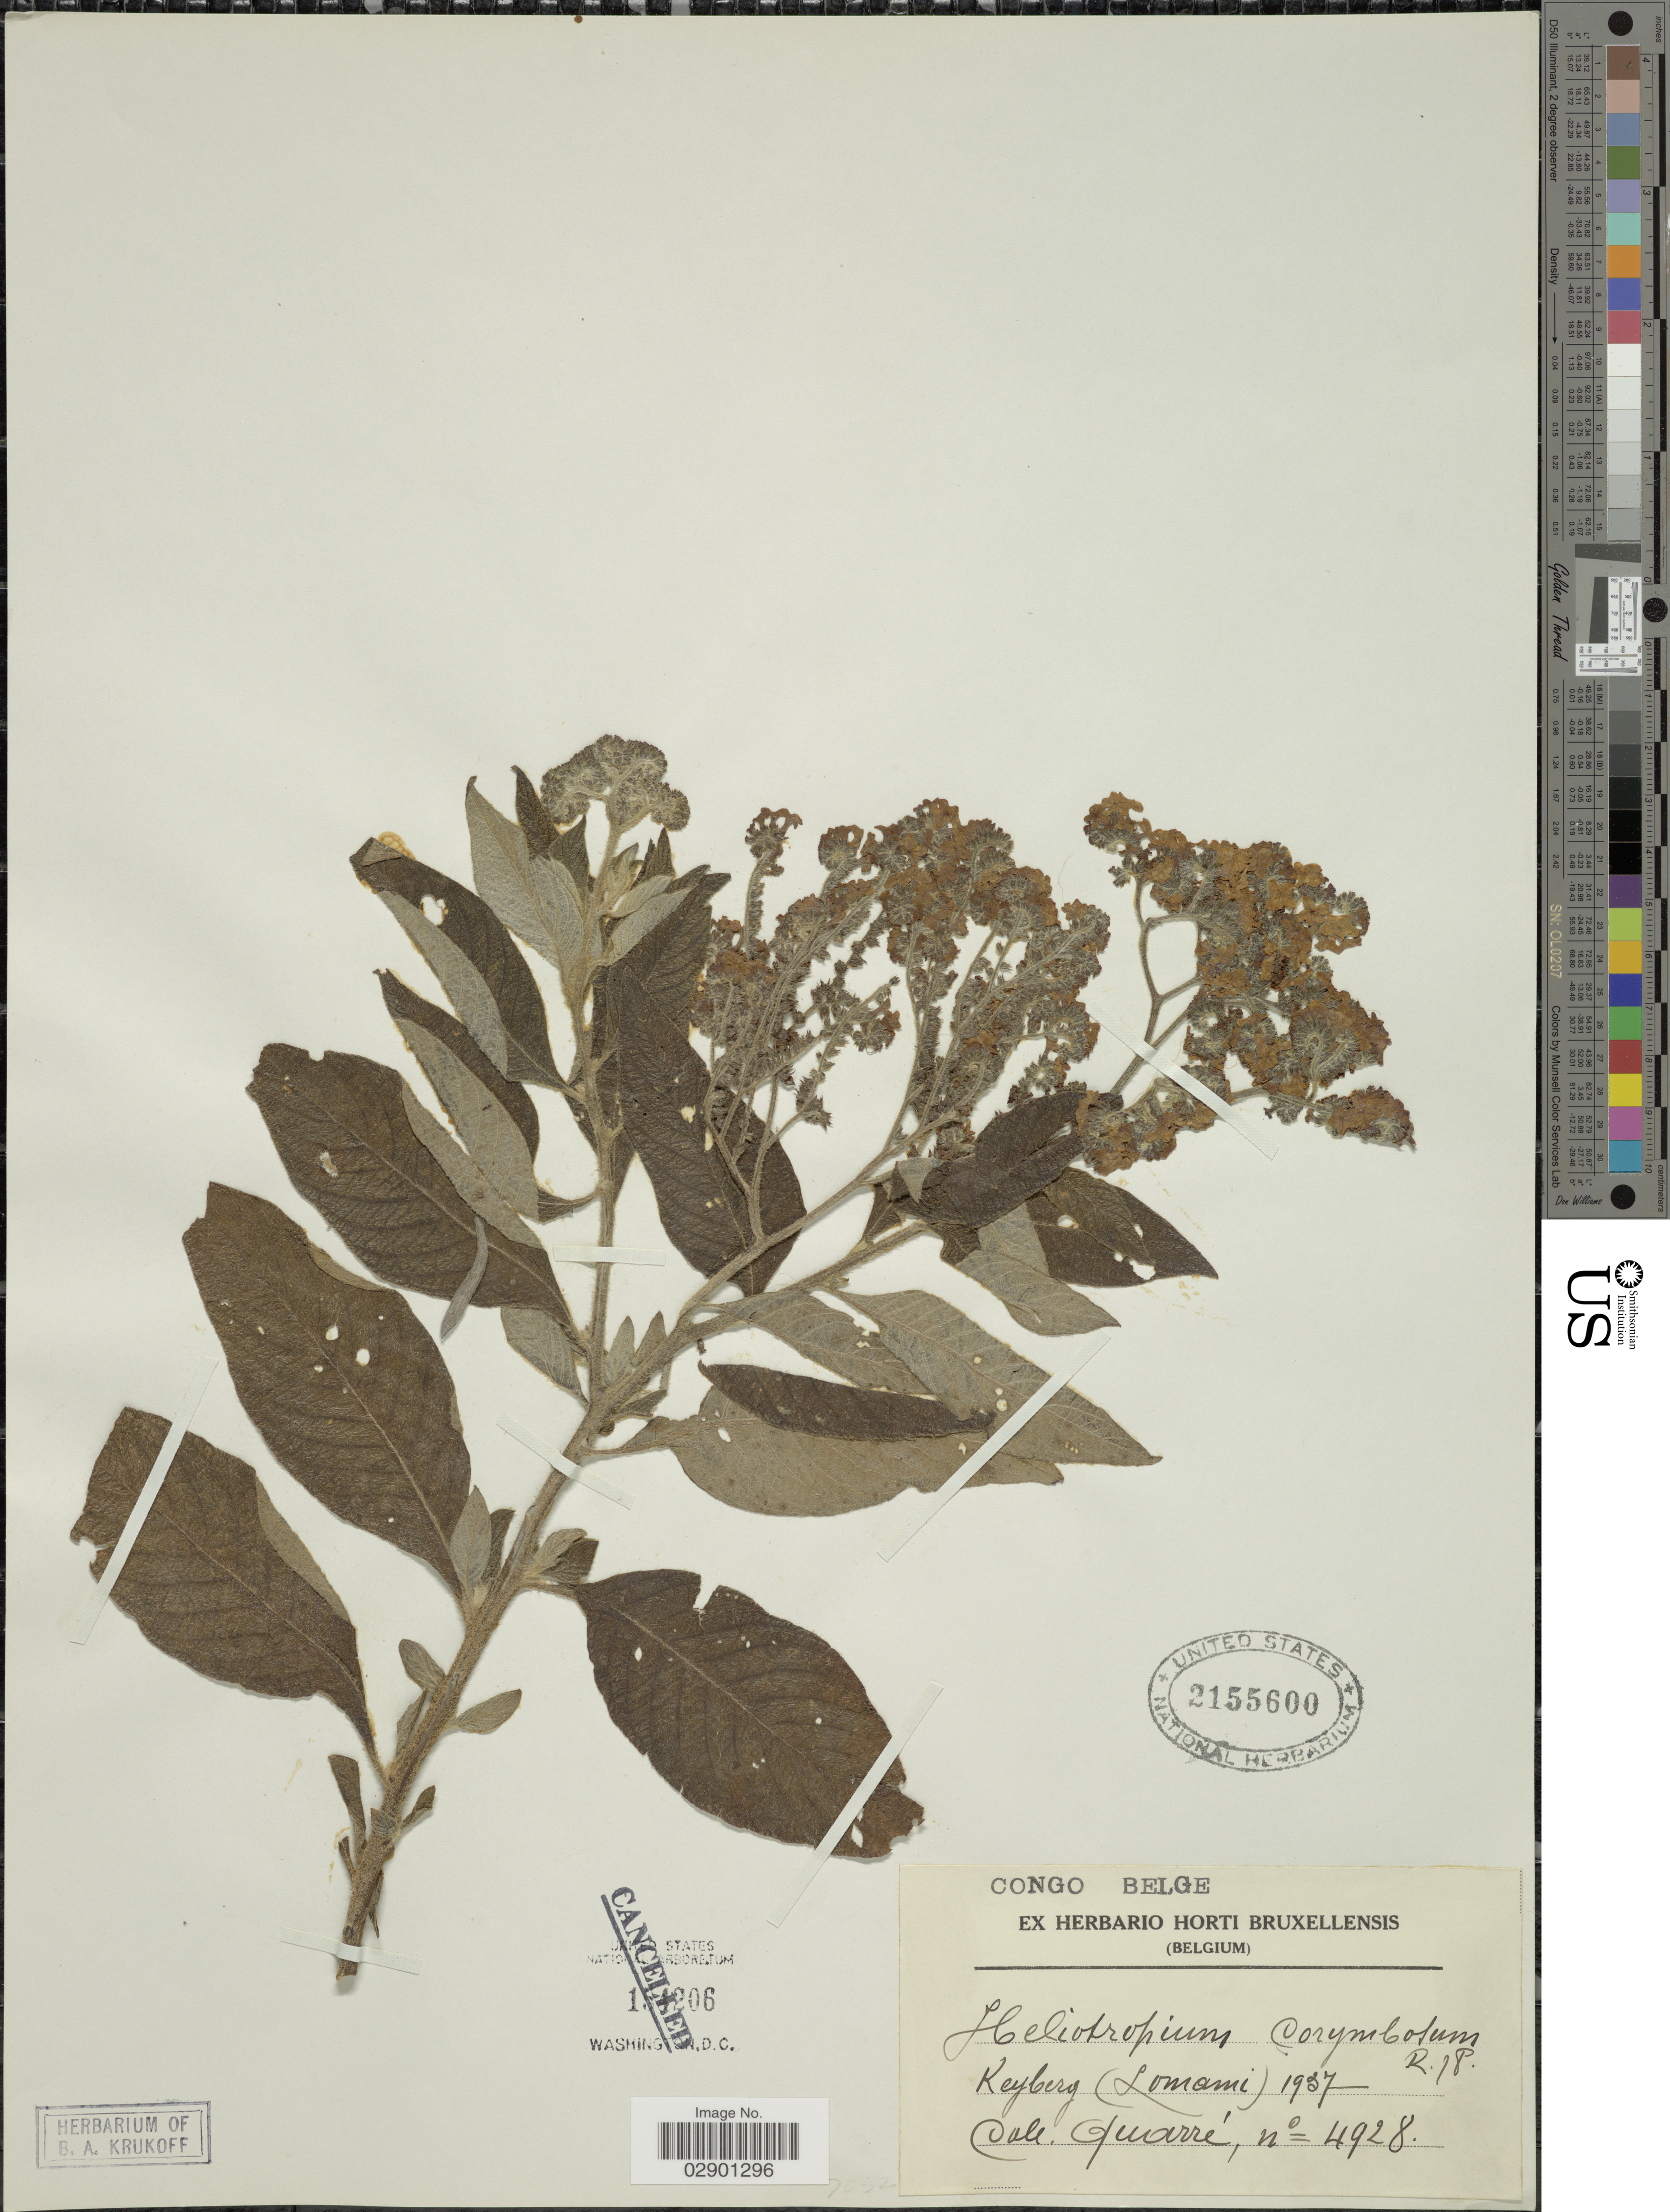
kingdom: Plantae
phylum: Tracheophyta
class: Magnoliopsida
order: Boraginales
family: Heliotropiaceae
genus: Heliotropium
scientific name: Heliotropium corymbosum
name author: Ruiz & Pav.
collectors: -. Quarre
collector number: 4928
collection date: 1937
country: Congo, Democratic Republic of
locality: Congo Belge. Keyberg (Lomami).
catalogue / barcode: US 2155600